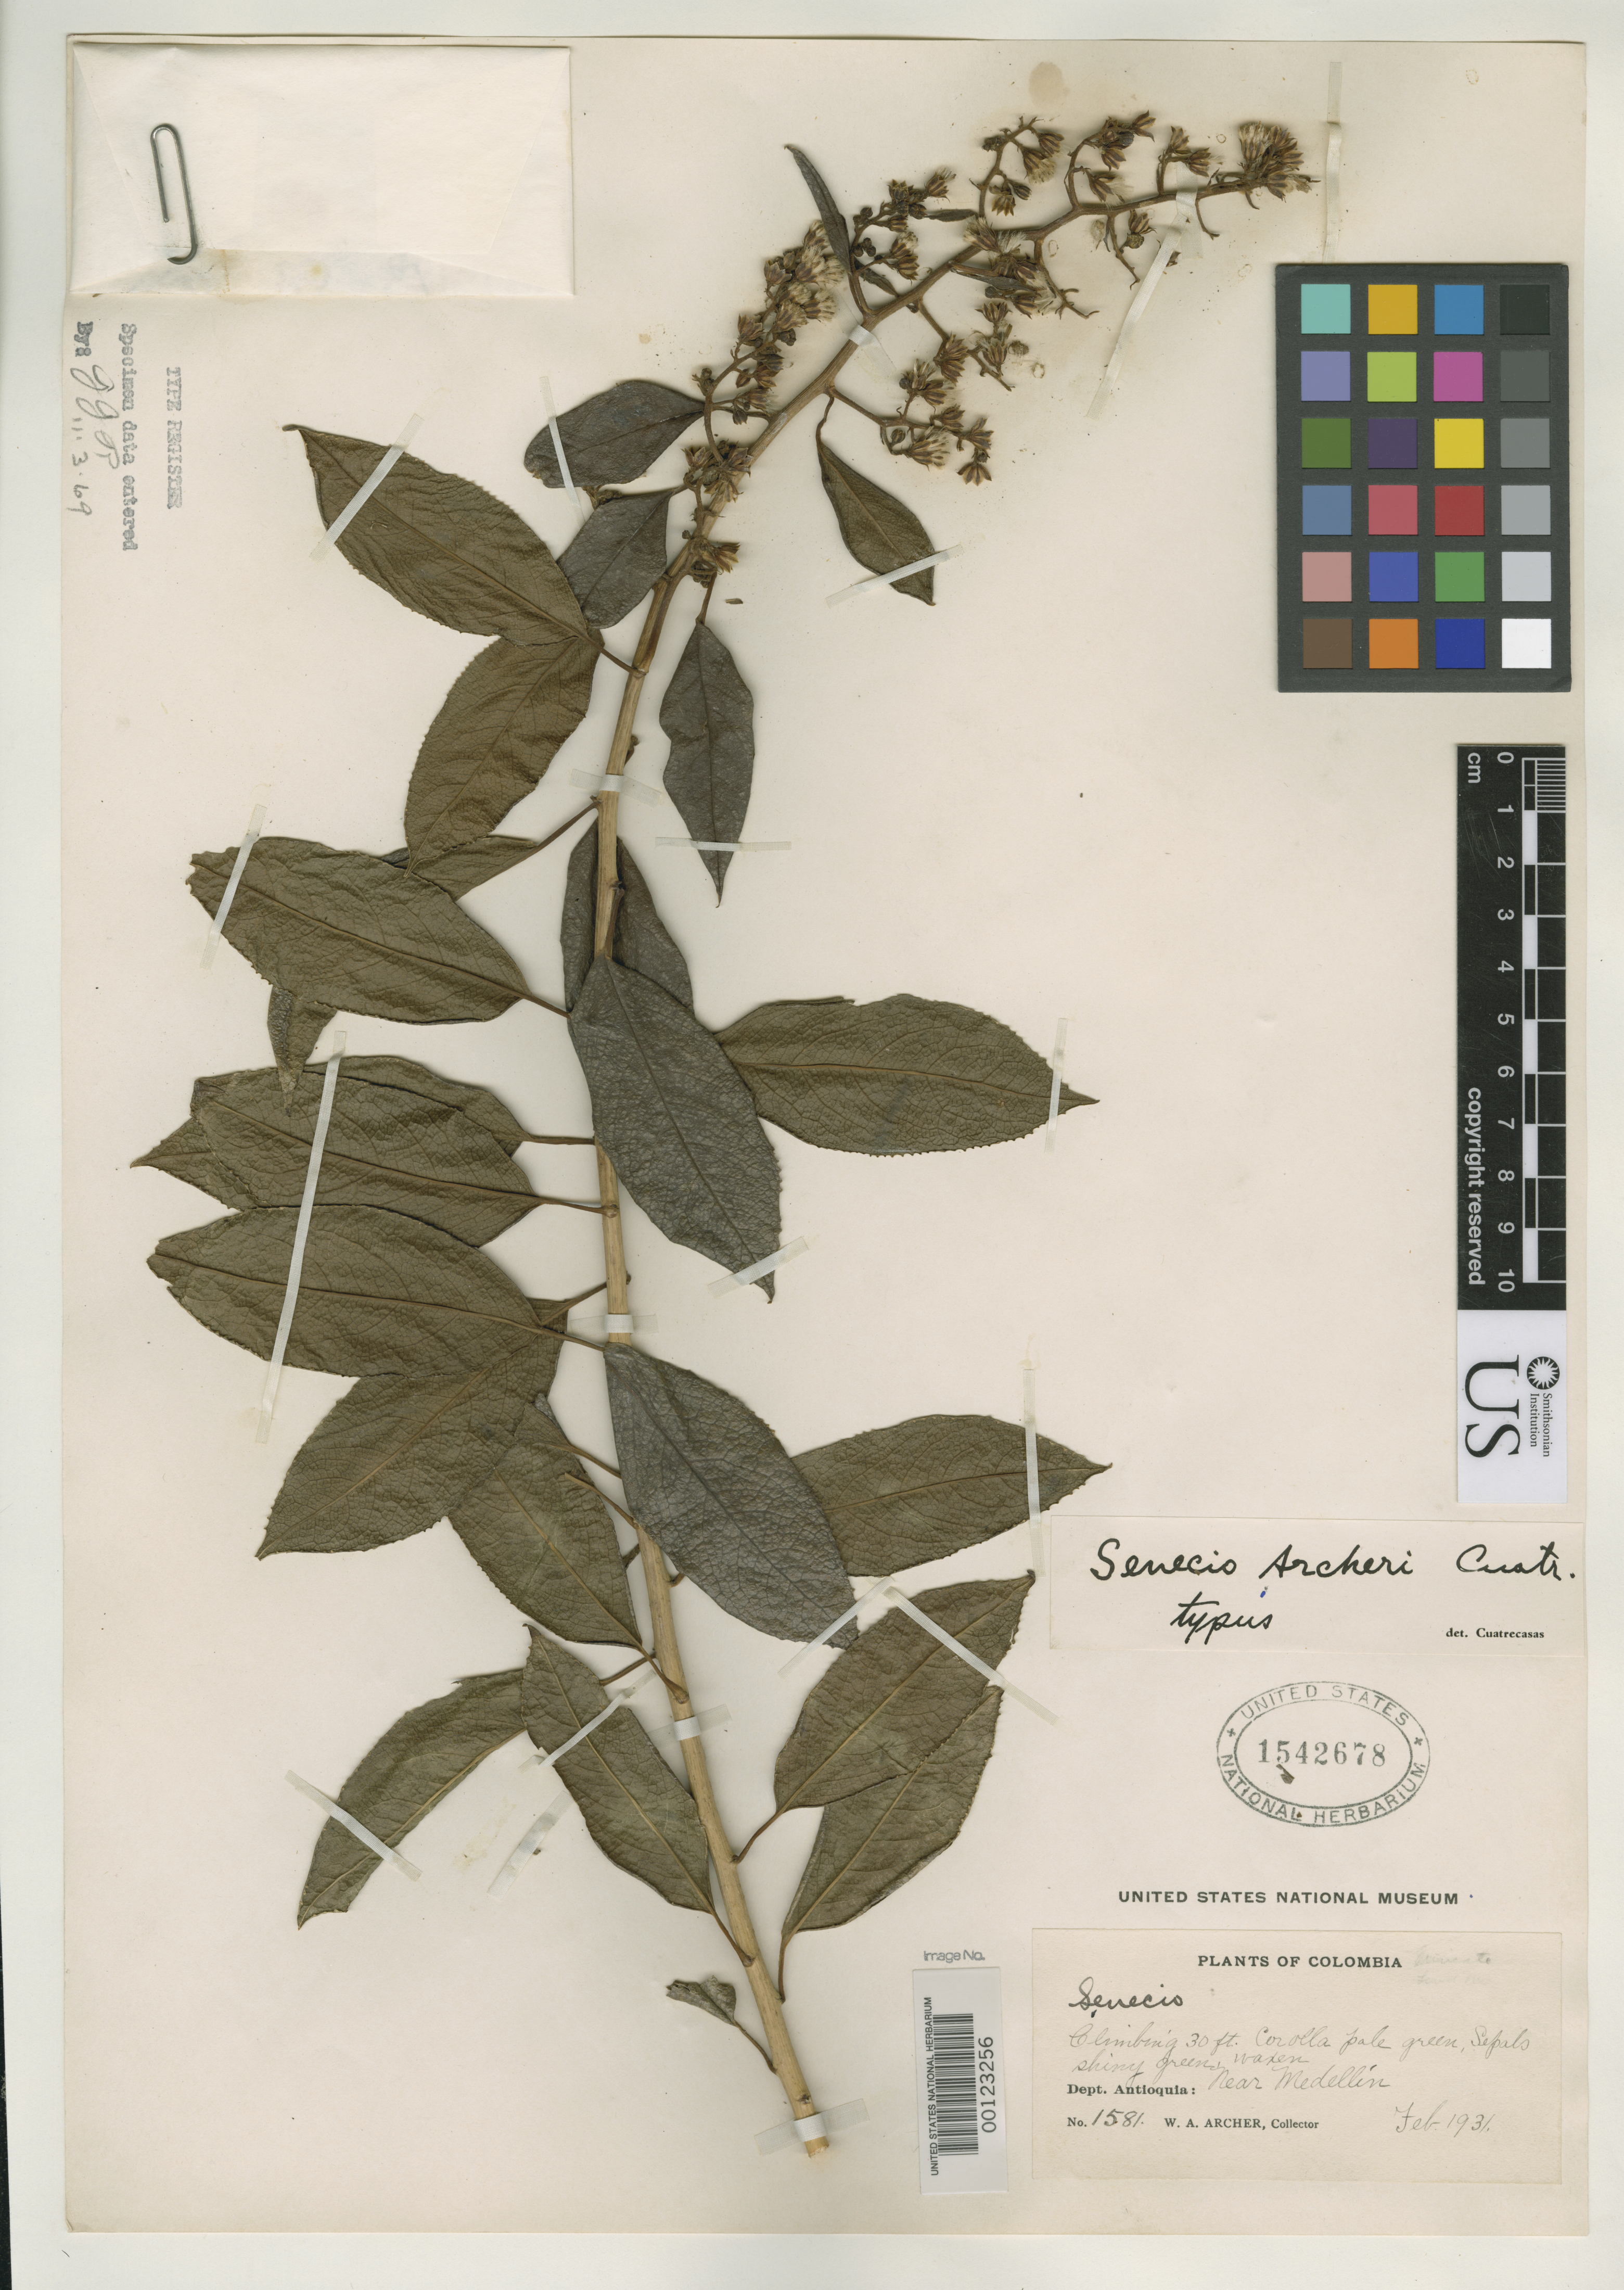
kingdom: Plantae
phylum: Tracheophyta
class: Magnoliopsida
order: Asterales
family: Asteraceae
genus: Senecio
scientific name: Senecio archeri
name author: Cuatrec.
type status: Holotype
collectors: W. A. Archer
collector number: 1581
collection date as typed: Feb 1931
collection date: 1931-02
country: Colombia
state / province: Antioquia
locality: Medellin.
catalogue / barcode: US 1542678